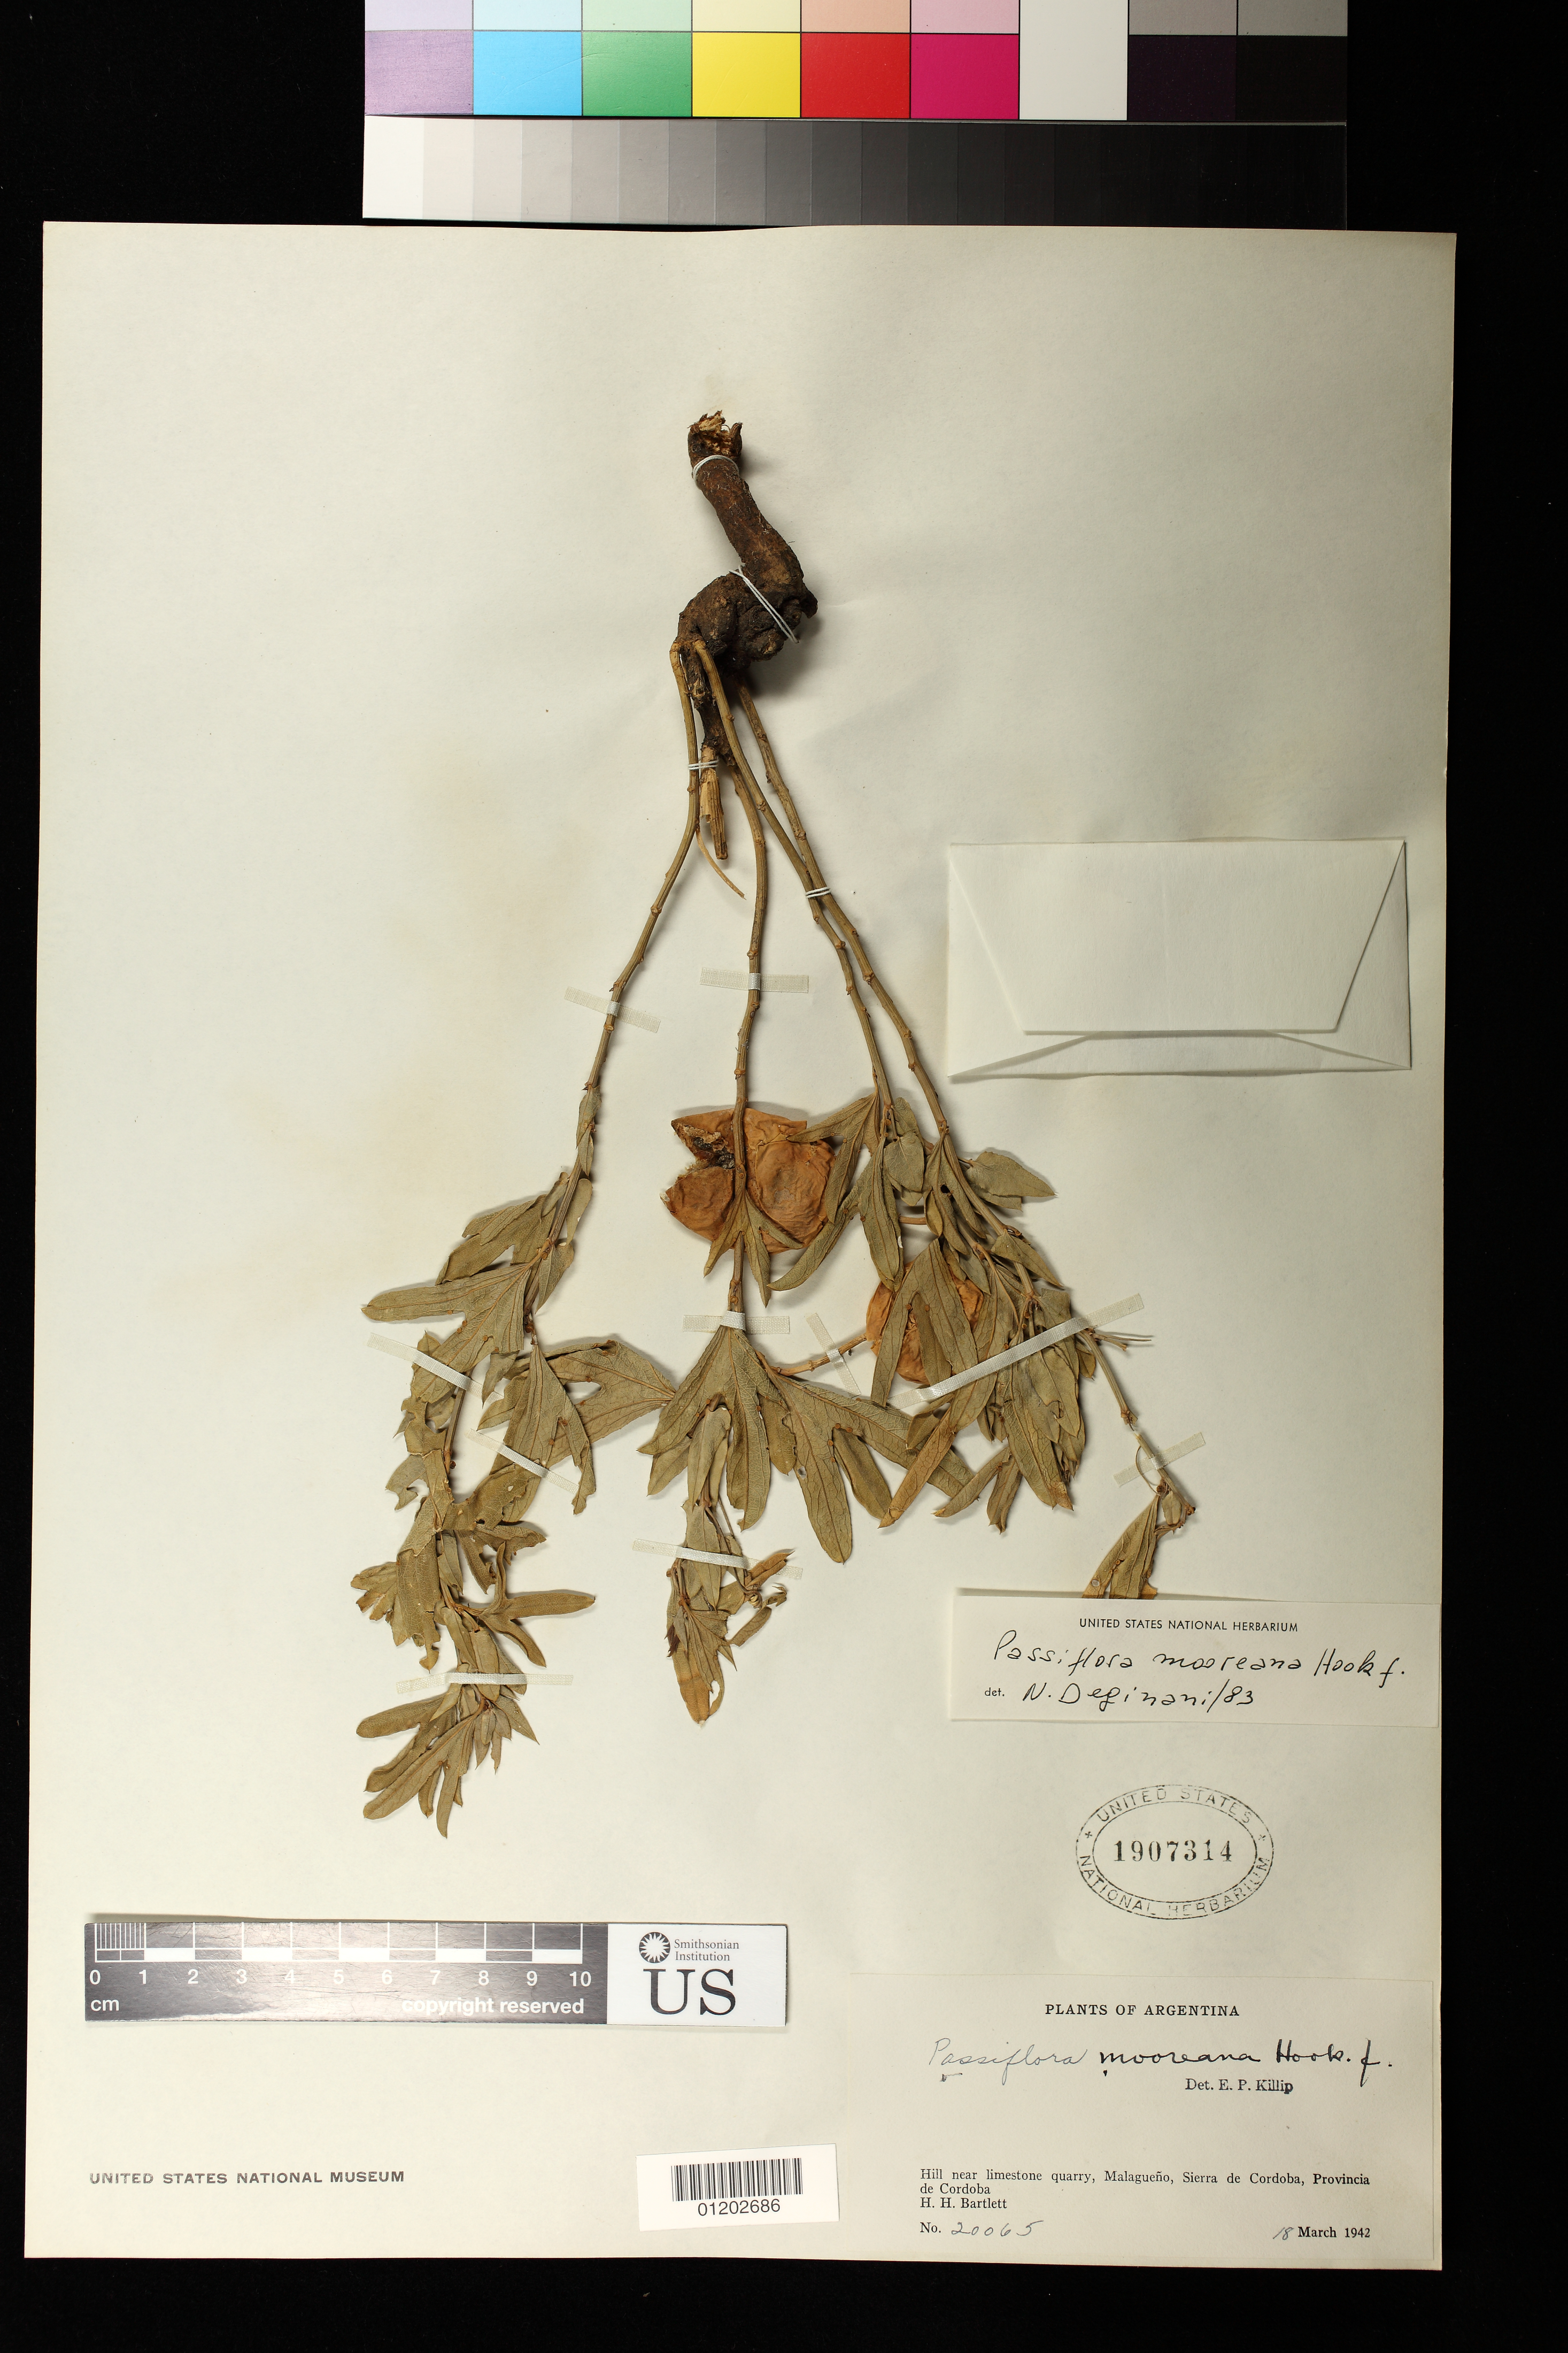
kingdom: Plantae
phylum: Tracheophyta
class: Magnoliopsida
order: Malpighiales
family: Passifloraceae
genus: Passiflora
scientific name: Passiflora mooreana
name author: Hook. f.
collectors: H. H. Bartlett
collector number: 20065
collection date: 1942-03-18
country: Argentina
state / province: Córdoba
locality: Hill near limestone quarry, Malagueño, Sierra de Cordoba.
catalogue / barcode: US 1907314